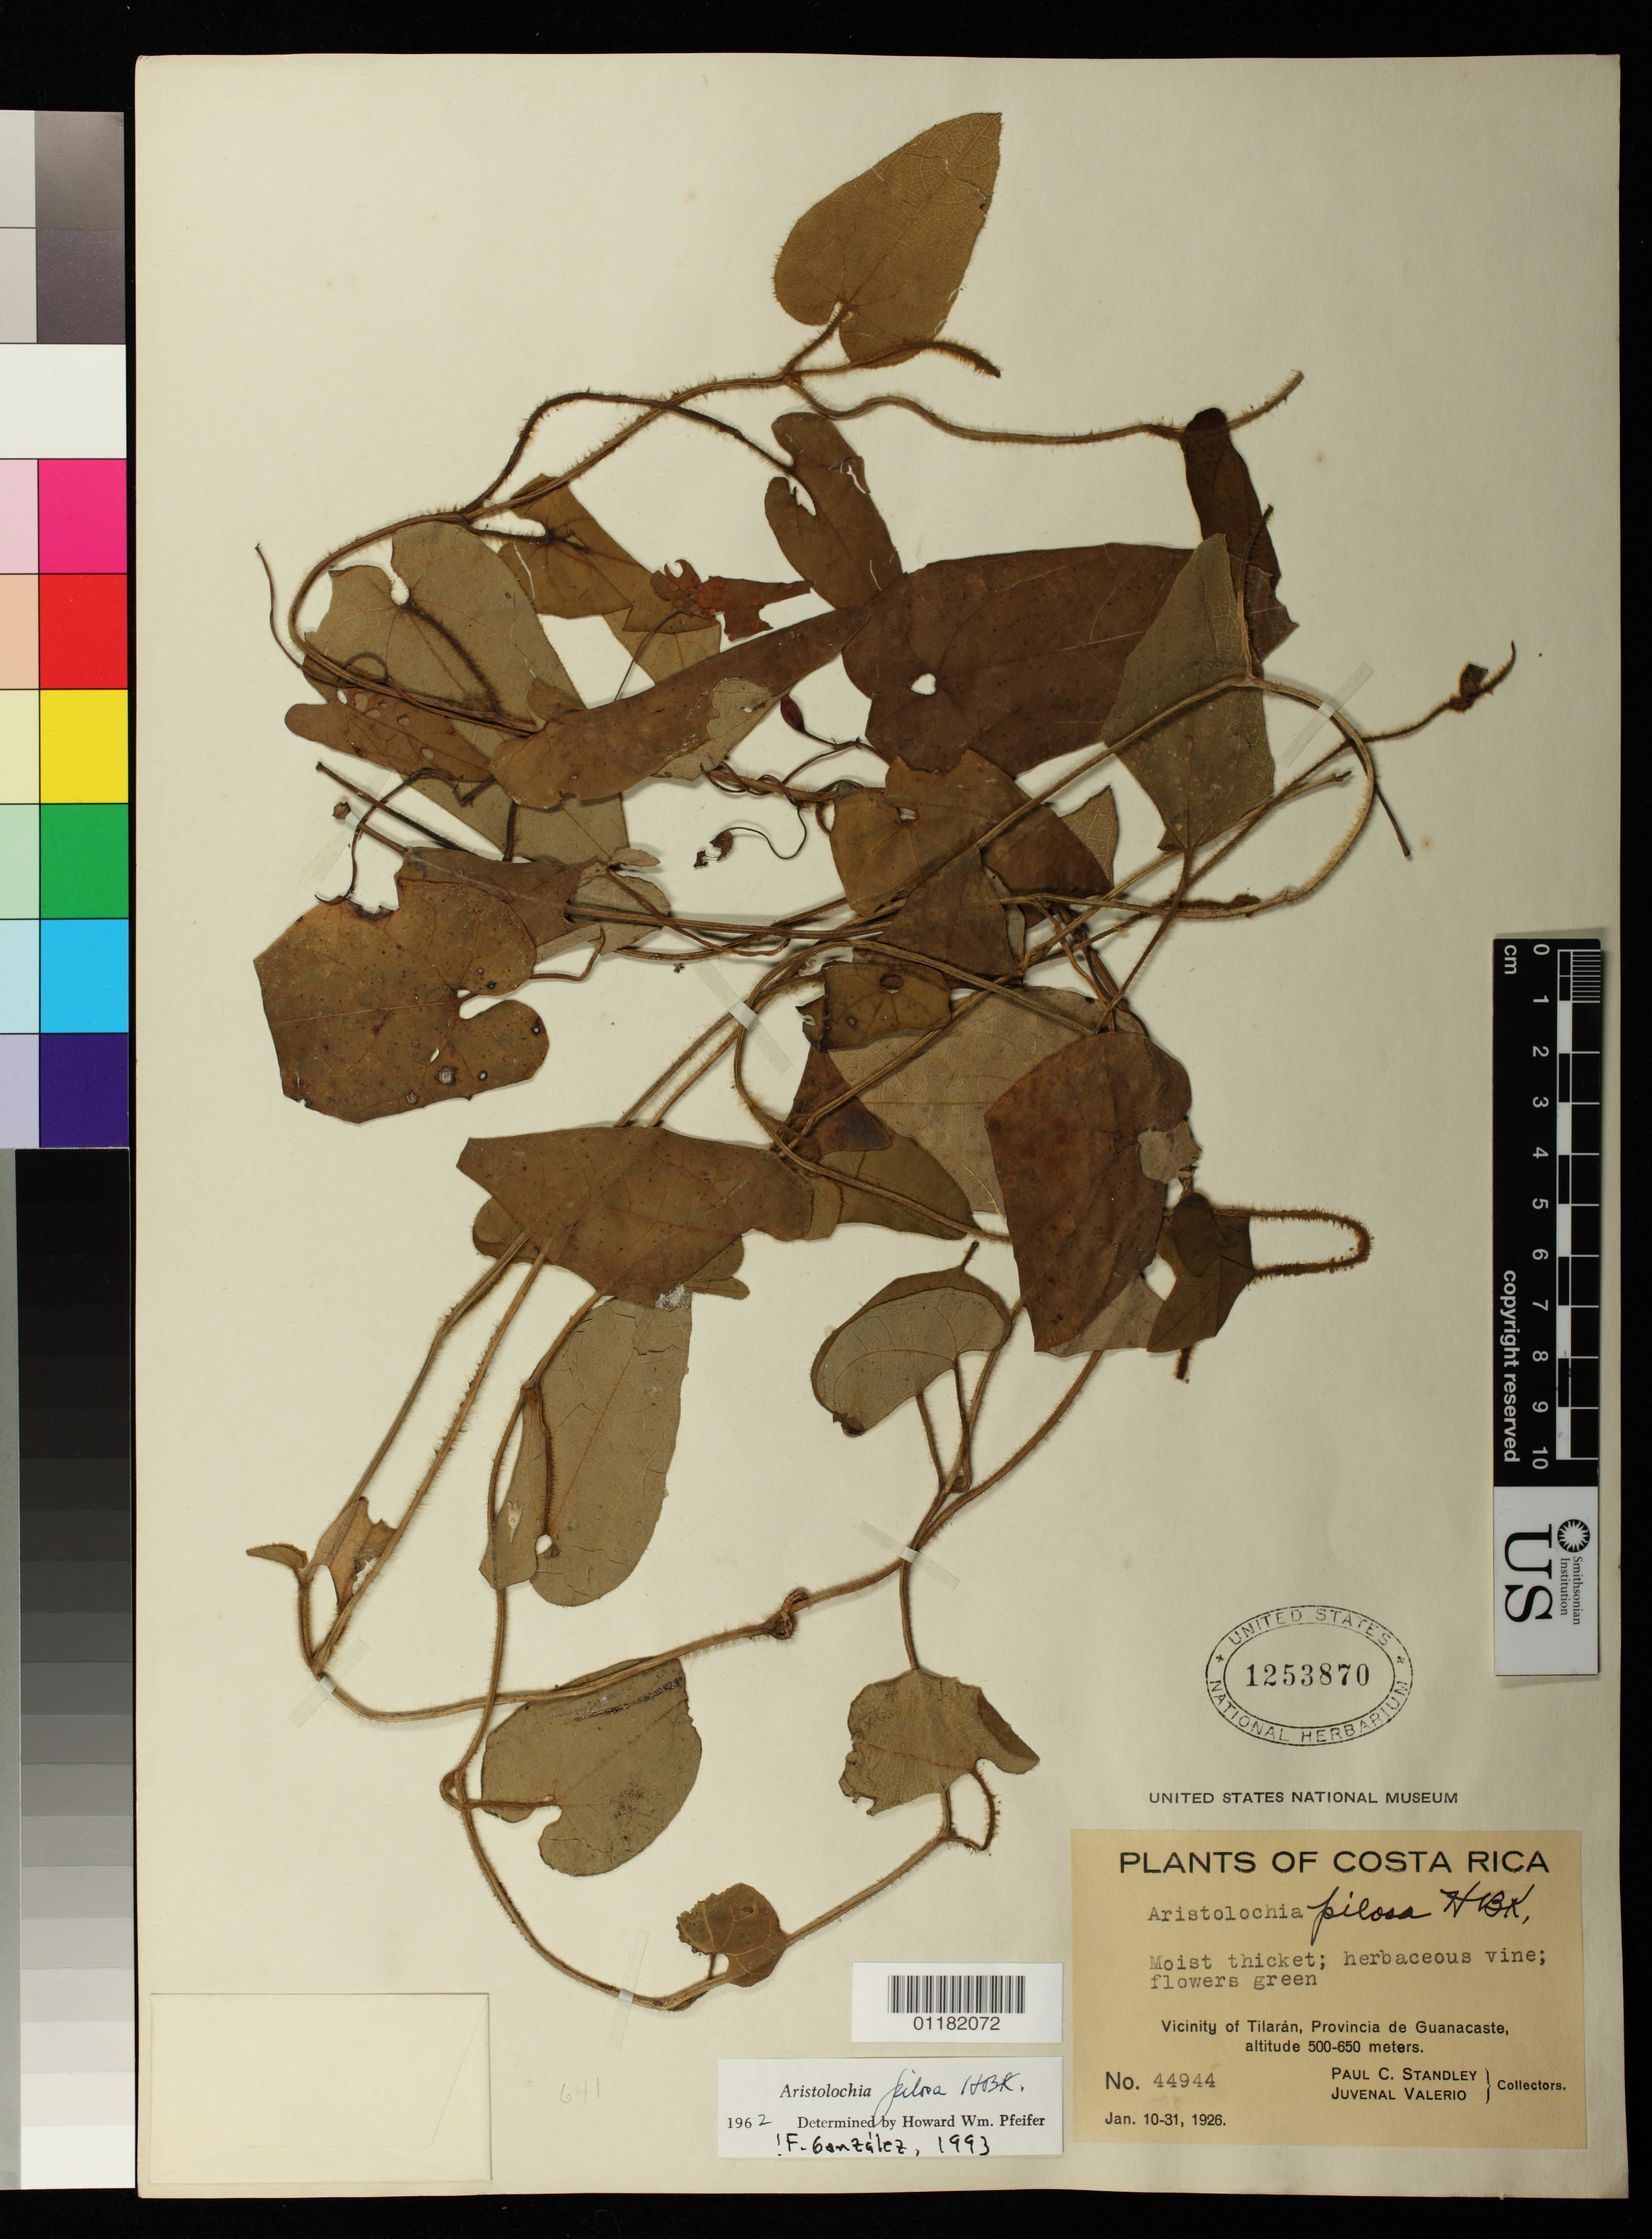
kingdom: Plantae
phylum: Tracheophyta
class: Magnoliopsida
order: Piperales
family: Aristolochiaceae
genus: Aristolochia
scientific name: Aristolochia pilosa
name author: Kunth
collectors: P. C. Standley & J. Valerio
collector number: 44944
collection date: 1926-01-10/1926-01-31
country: Costa Rica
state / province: Guanacaste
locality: Vicinity of Tilaran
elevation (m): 500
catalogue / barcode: US 1253870